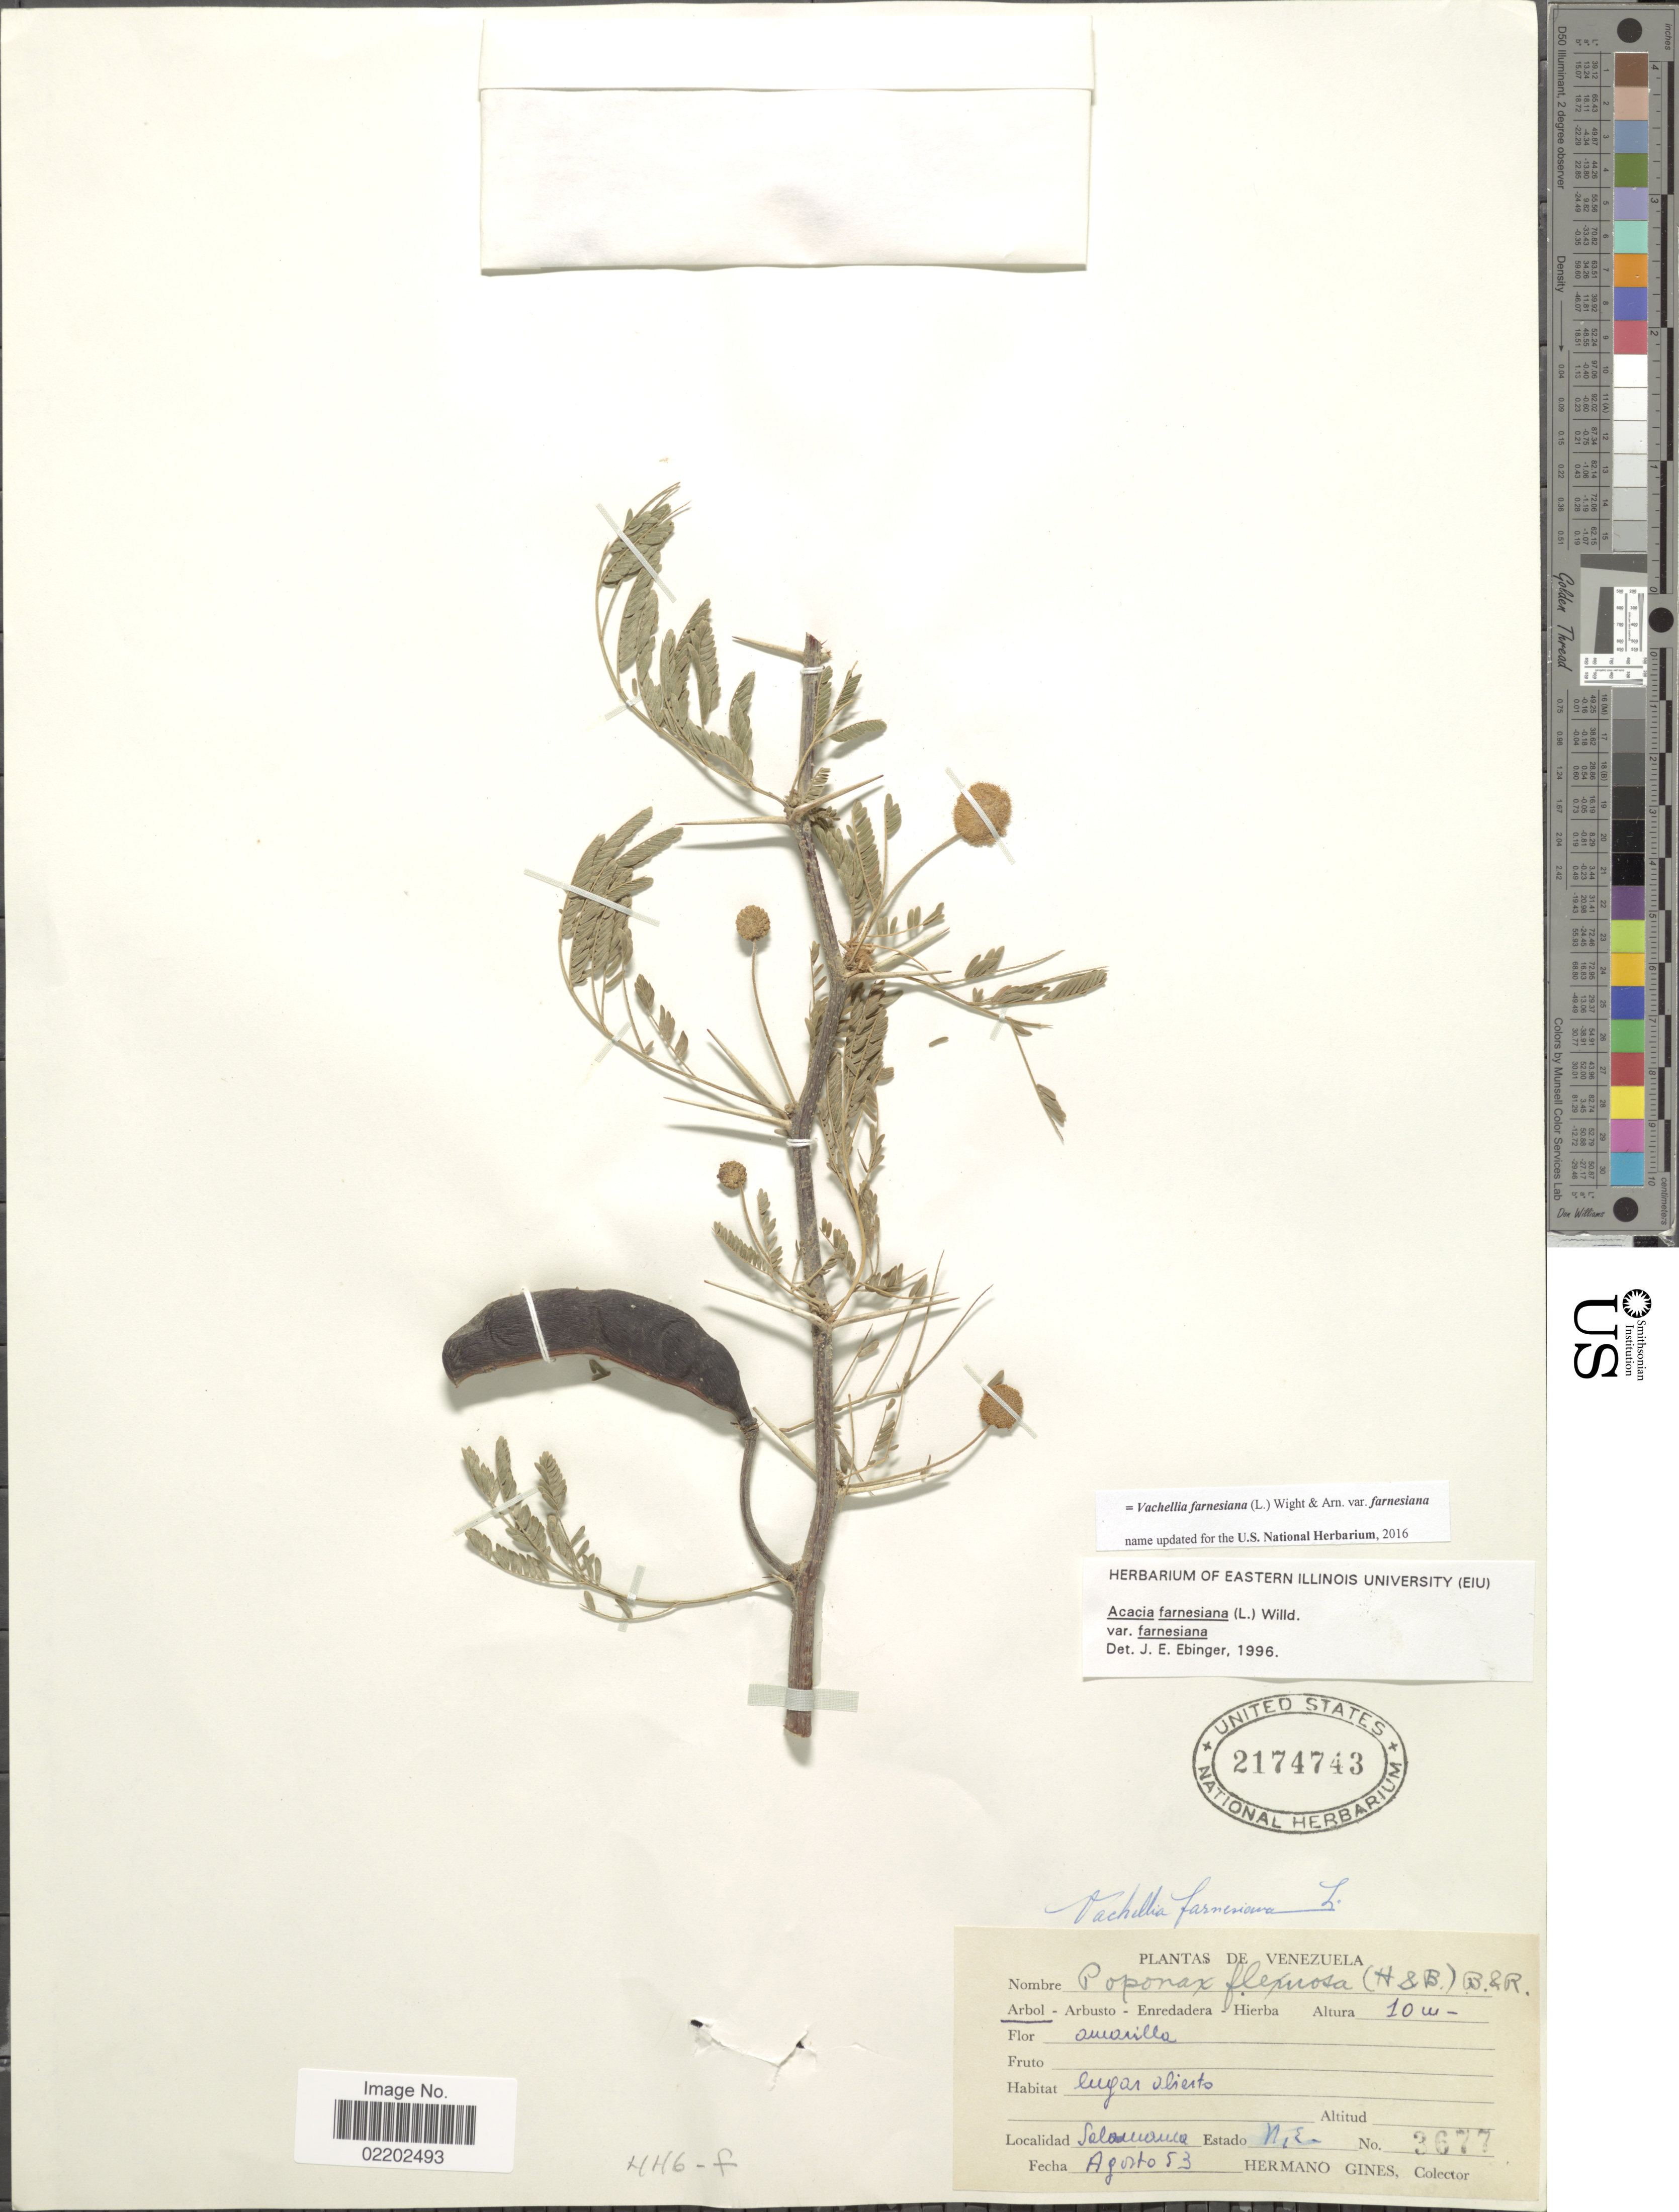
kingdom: Plantae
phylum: Tracheophyta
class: Magnoliopsida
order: Fabales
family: Fabaceae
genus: Vachellia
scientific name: Vachellia farnesiana var. farnesiana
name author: (L.) Wight & Arn.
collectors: Bro. Gines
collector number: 3677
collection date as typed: Transcribed d/m/y: /8/53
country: Venezuela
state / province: Nueva Esparta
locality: Salamanca, Estado N.E.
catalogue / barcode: US 2174743